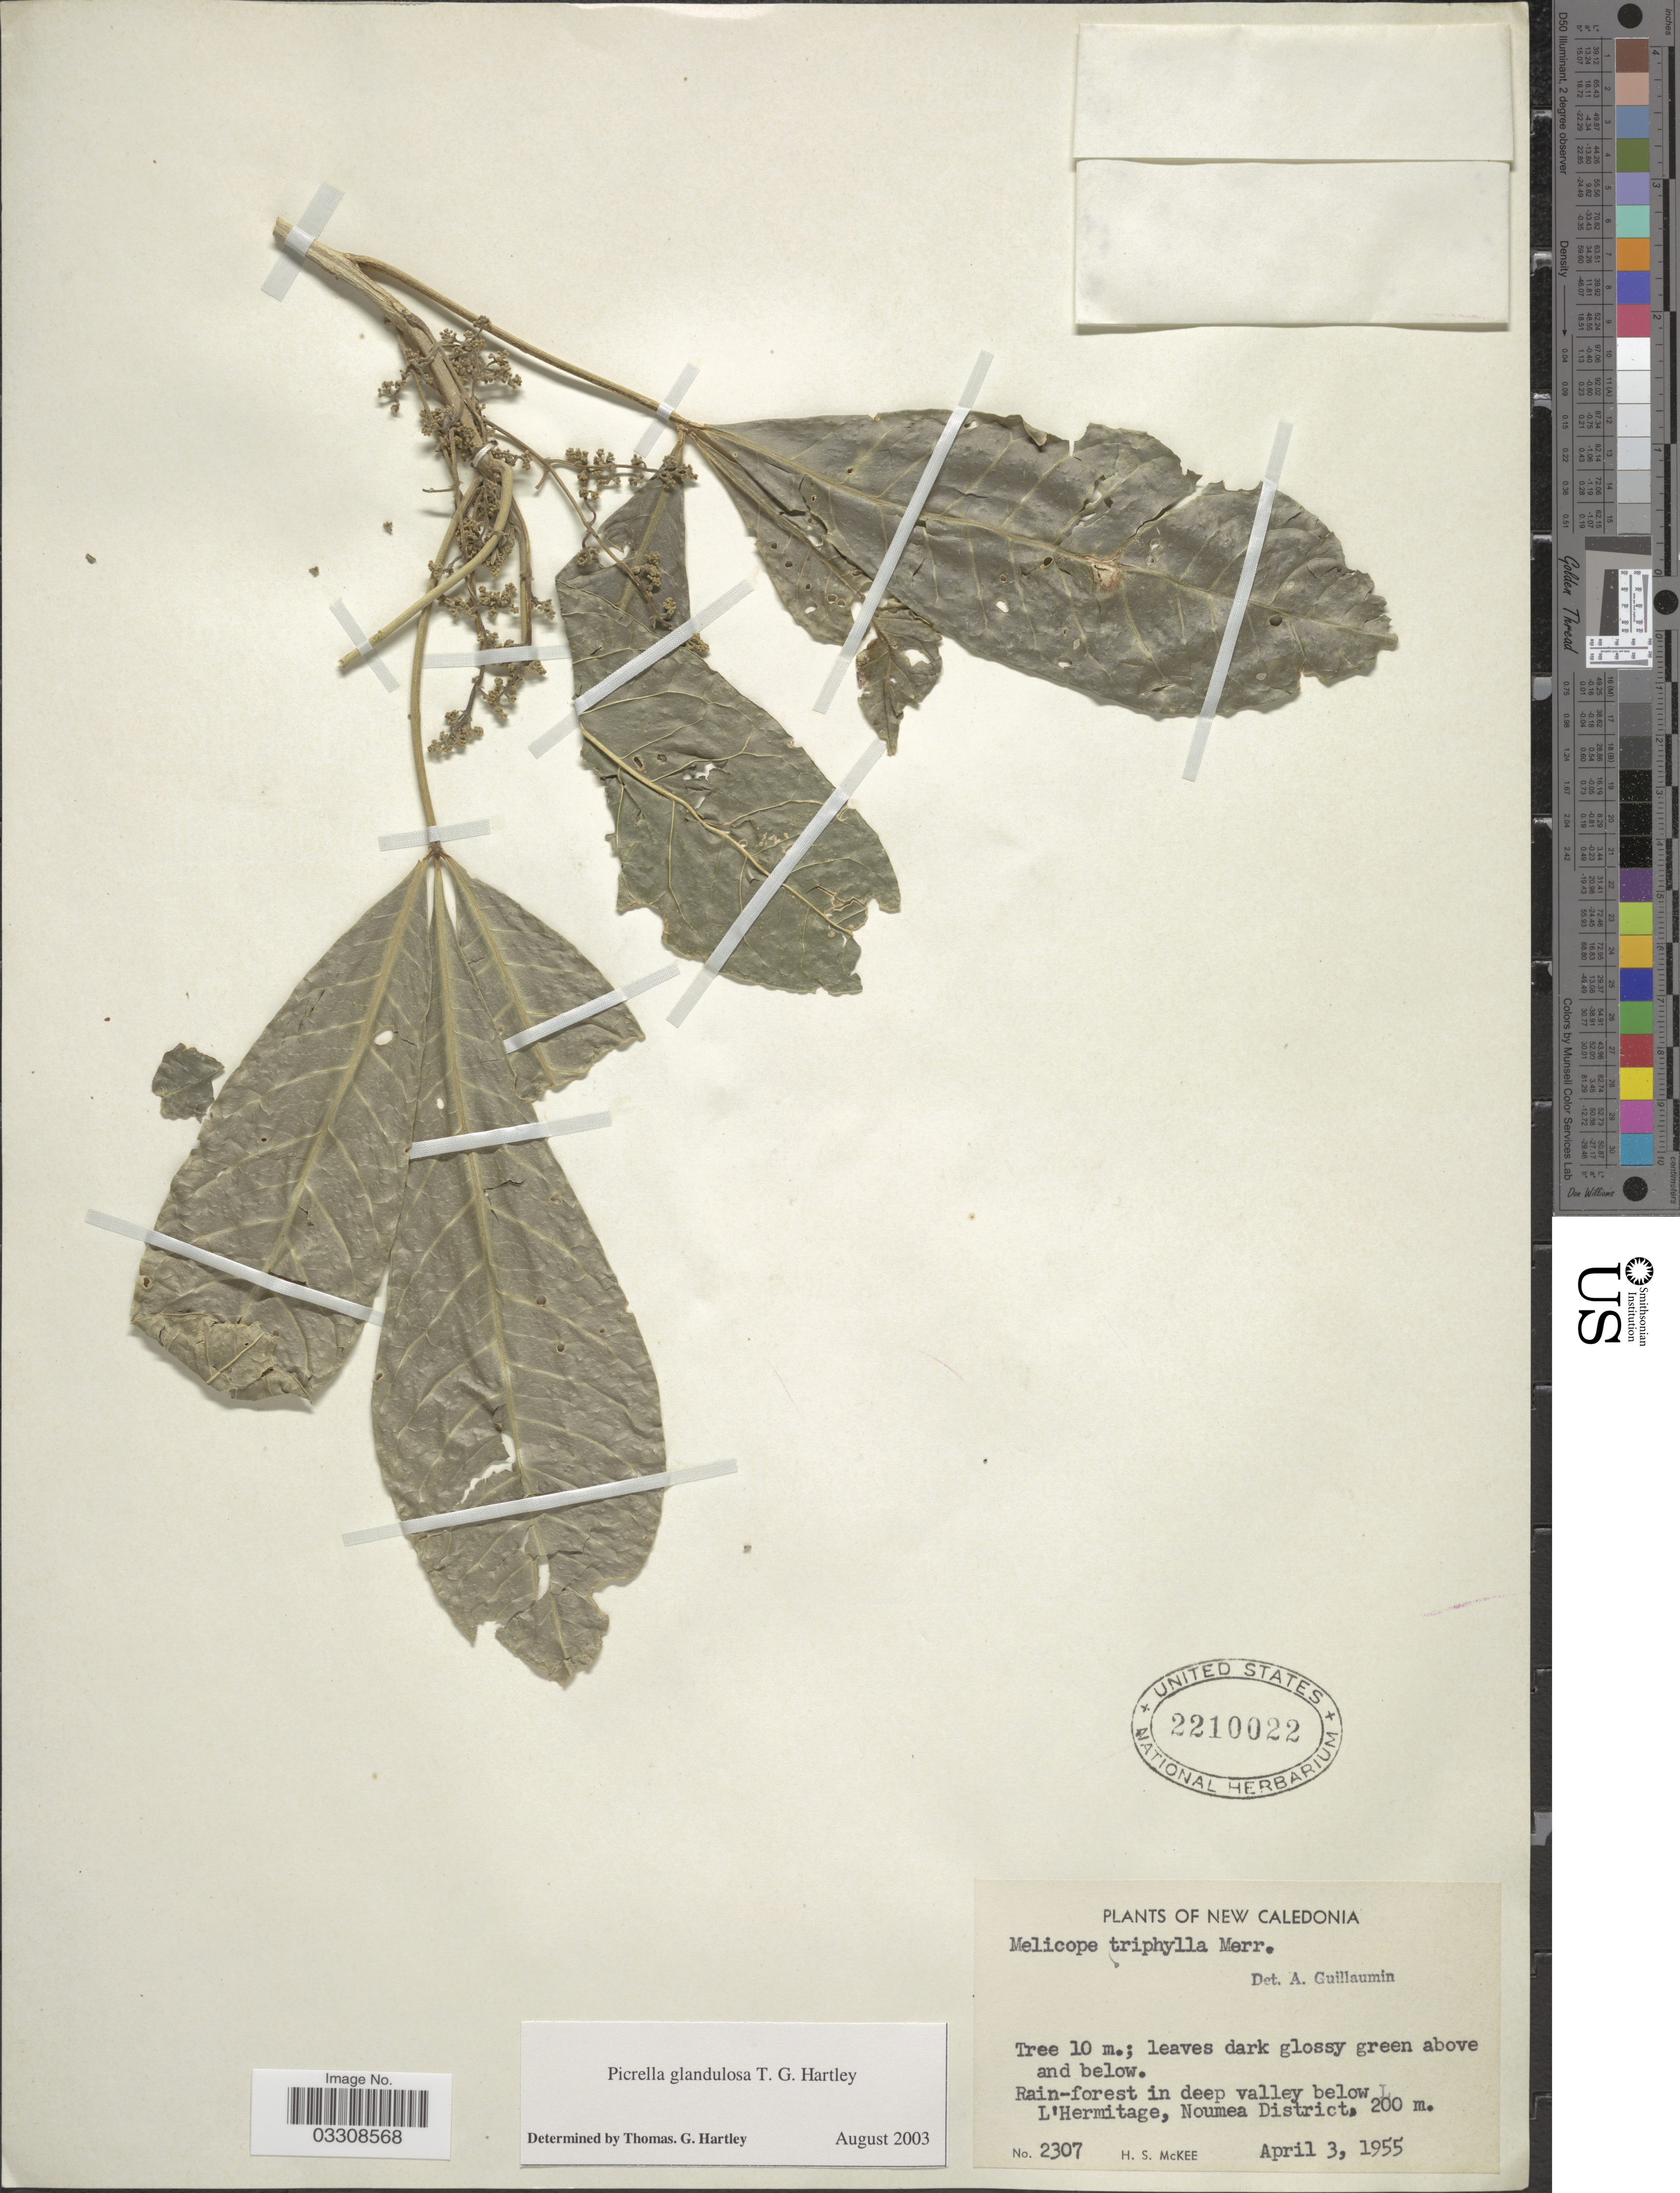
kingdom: Plantae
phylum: Tracheophyta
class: Magnoliopsida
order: Sapindales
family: Rutaceae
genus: Picrella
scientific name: Picrella glandulosa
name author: T.G. Hartley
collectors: H. S. McKee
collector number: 2307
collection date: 1955-04-03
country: New Caledonia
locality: Rain-forest in deep valley below L'Hermitage, Noumea District.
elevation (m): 200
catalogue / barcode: US 2210022